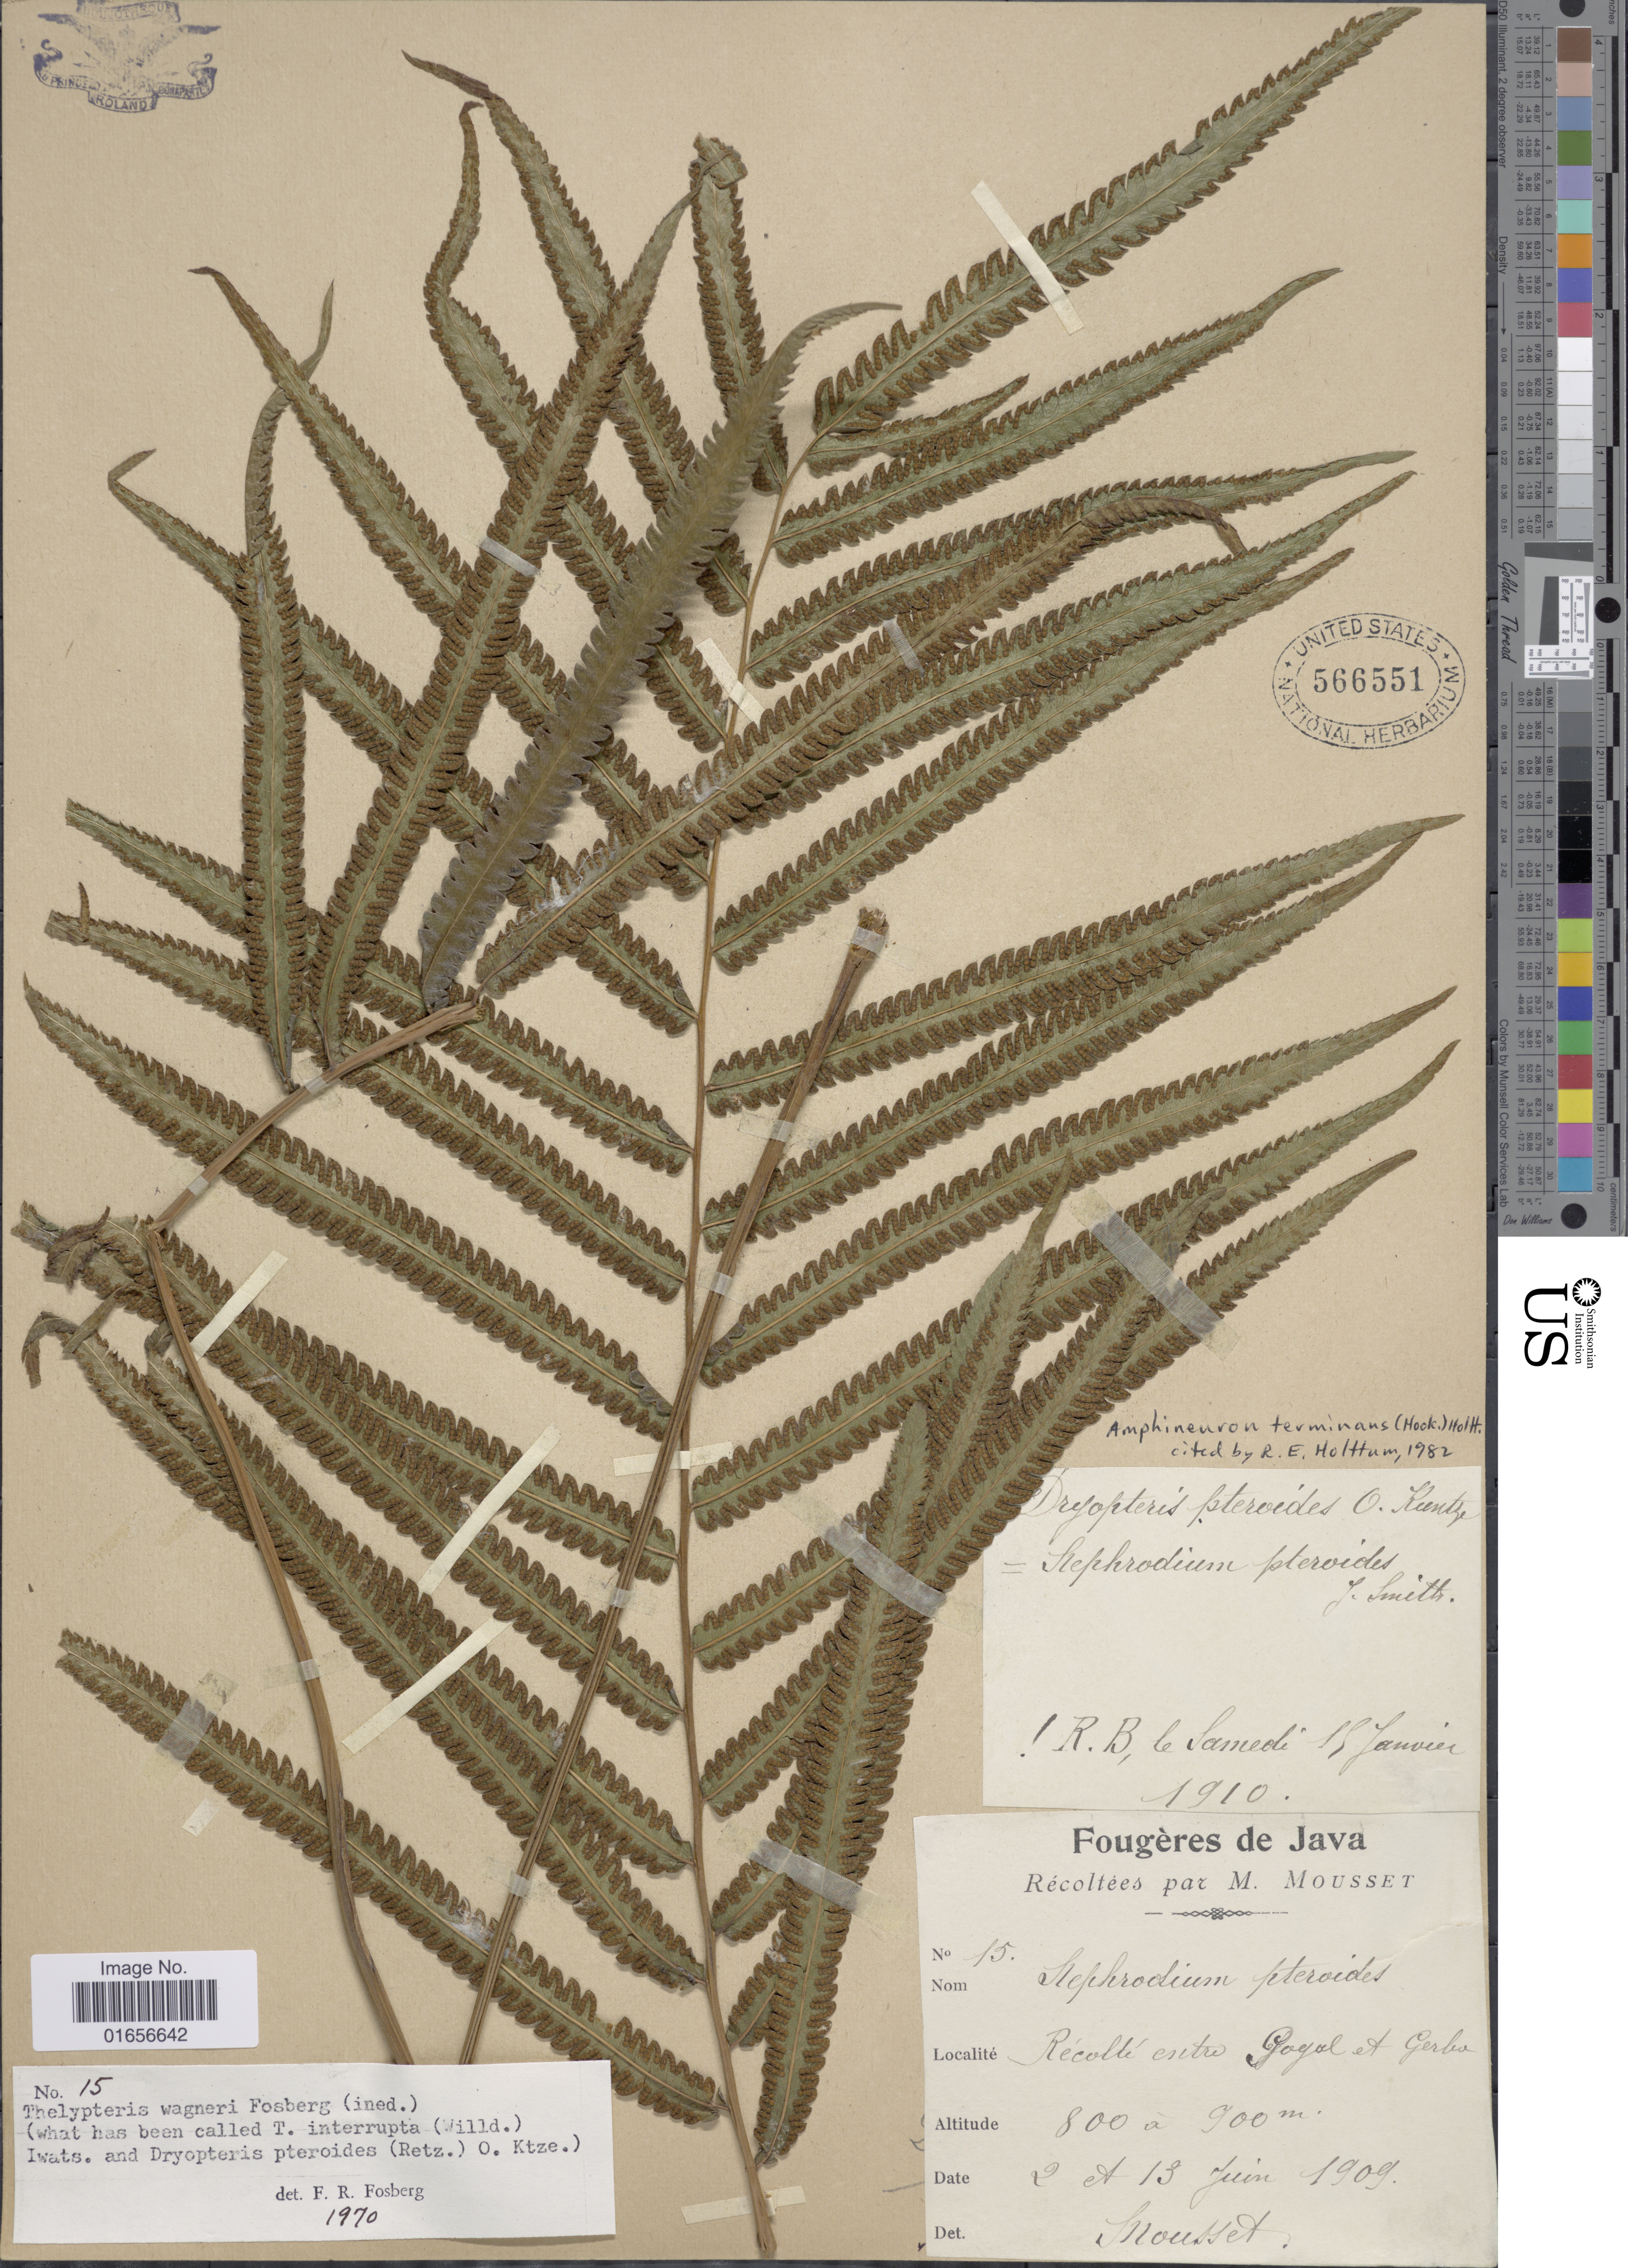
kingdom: Plantae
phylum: Tracheophyta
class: Polypodiopsida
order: Polypodiales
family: Thelypteridaceae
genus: Amphineuron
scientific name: Amphineuron terminans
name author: (J. Sm. ex Hook.) Holttum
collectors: M. Mousset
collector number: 15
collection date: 1909-06-02/1909-06-13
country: Indonesia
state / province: Java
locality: Java, recolte enre Gayal et Gerba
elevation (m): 800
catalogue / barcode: US 566551